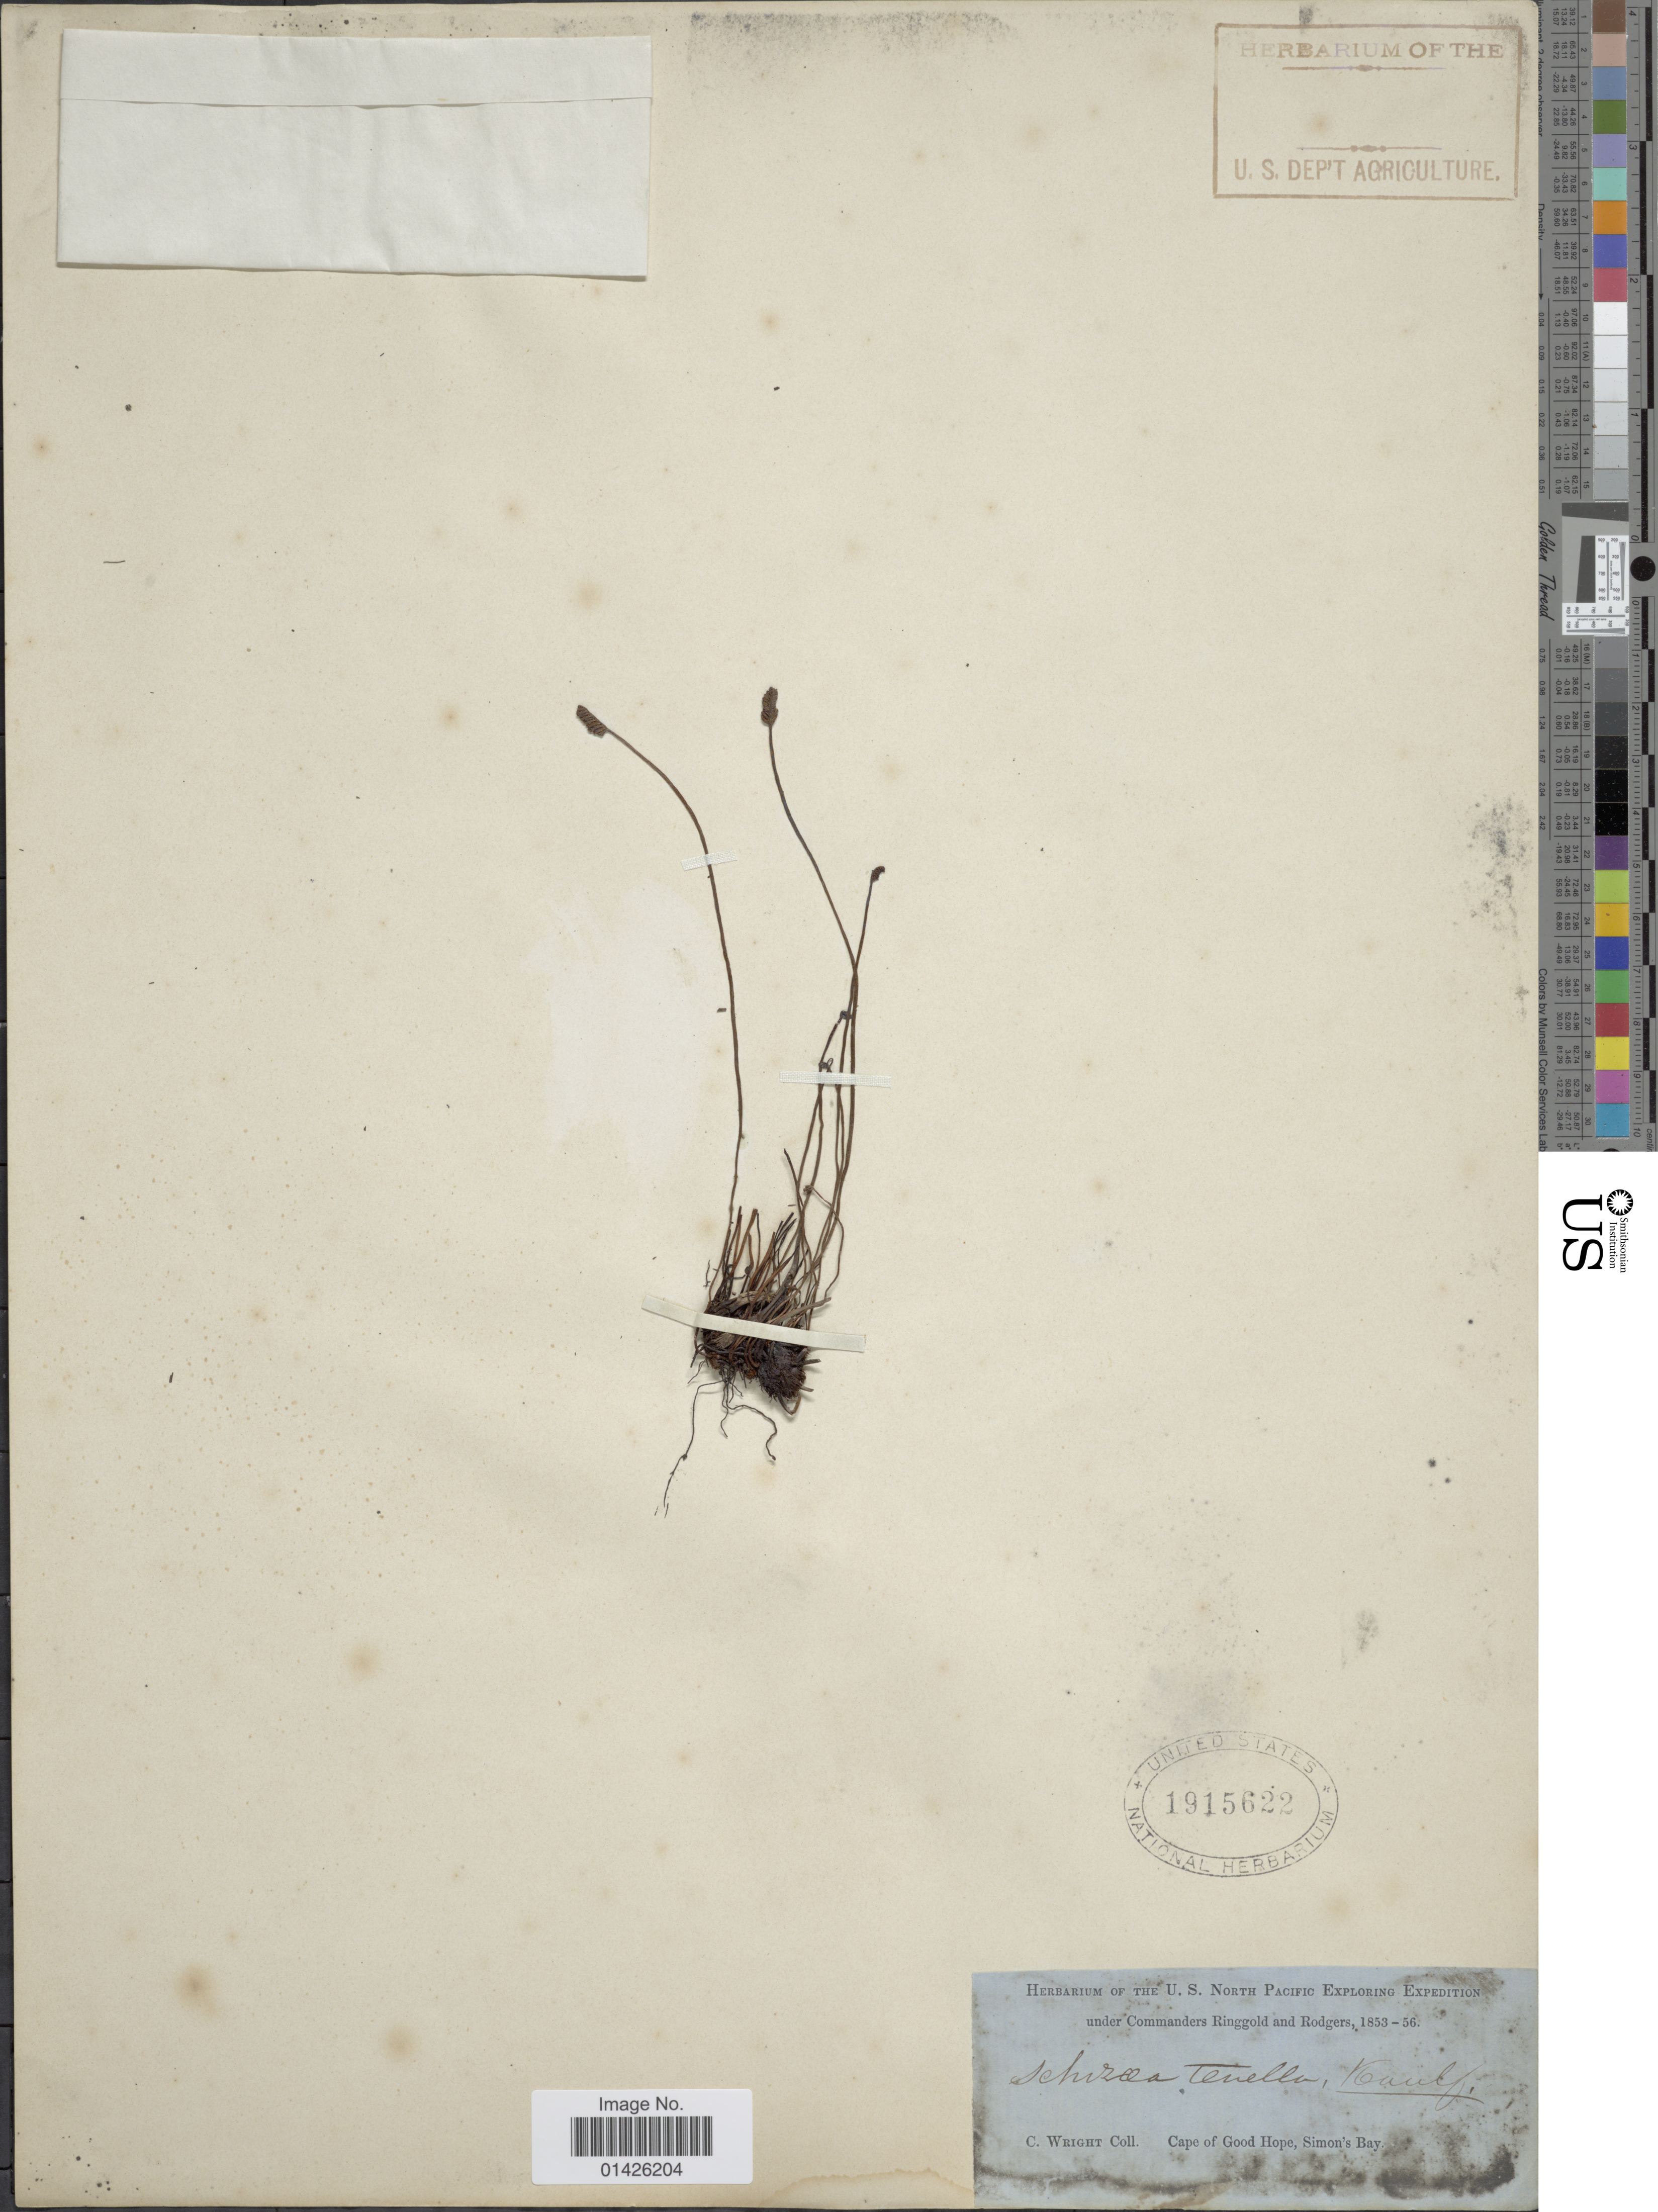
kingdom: Plantae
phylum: Tracheophyta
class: Polypodiopsida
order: Schizaeales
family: Schizaeaceae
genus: Schizaea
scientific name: Schizaea tenella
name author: Kaulf.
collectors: C. Wright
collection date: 1853/1856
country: South Africa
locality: Cape of good Hope, Simon's Bay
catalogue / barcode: US 1915622